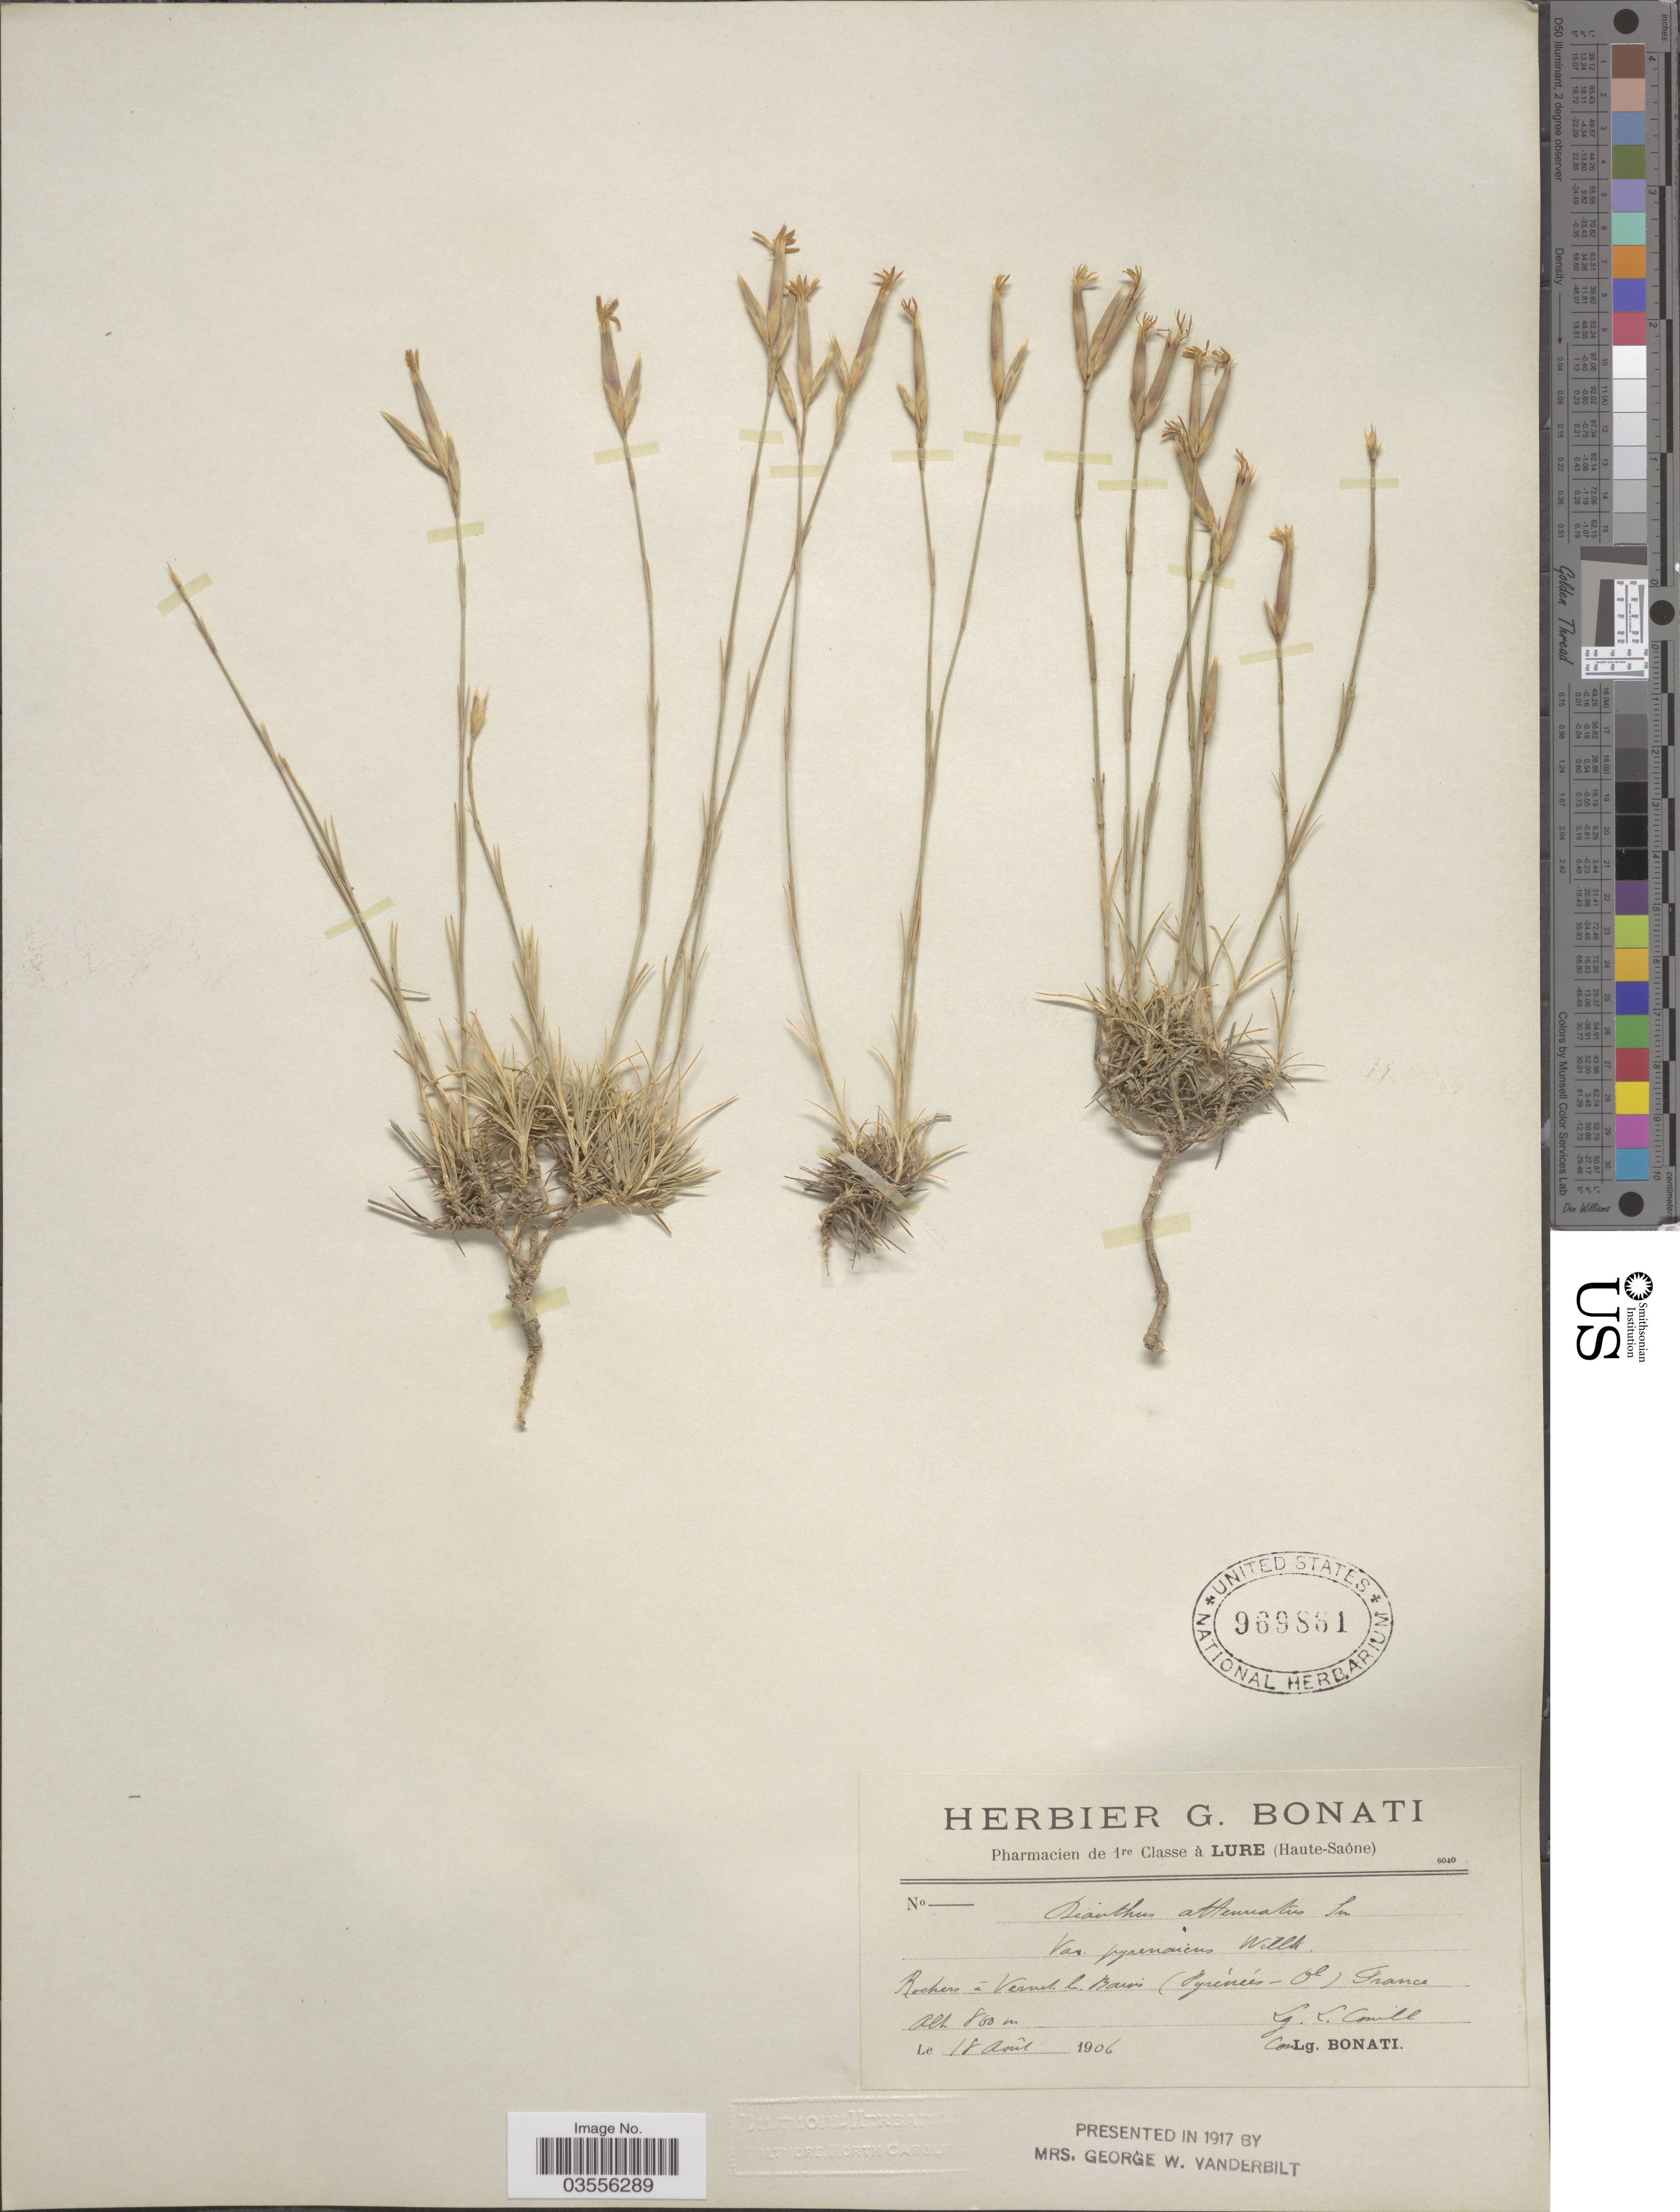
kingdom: Plantae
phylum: Tracheophyta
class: Magnoliopsida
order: Caryophyllales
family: Caryophyllaceae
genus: Dianthus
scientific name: Dianthus attenuatus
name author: Sm.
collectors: Conill, L.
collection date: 1906-08-18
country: France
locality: Rochers á Vernet les Bains (Pyrén-Ol).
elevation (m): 860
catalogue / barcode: US 969861